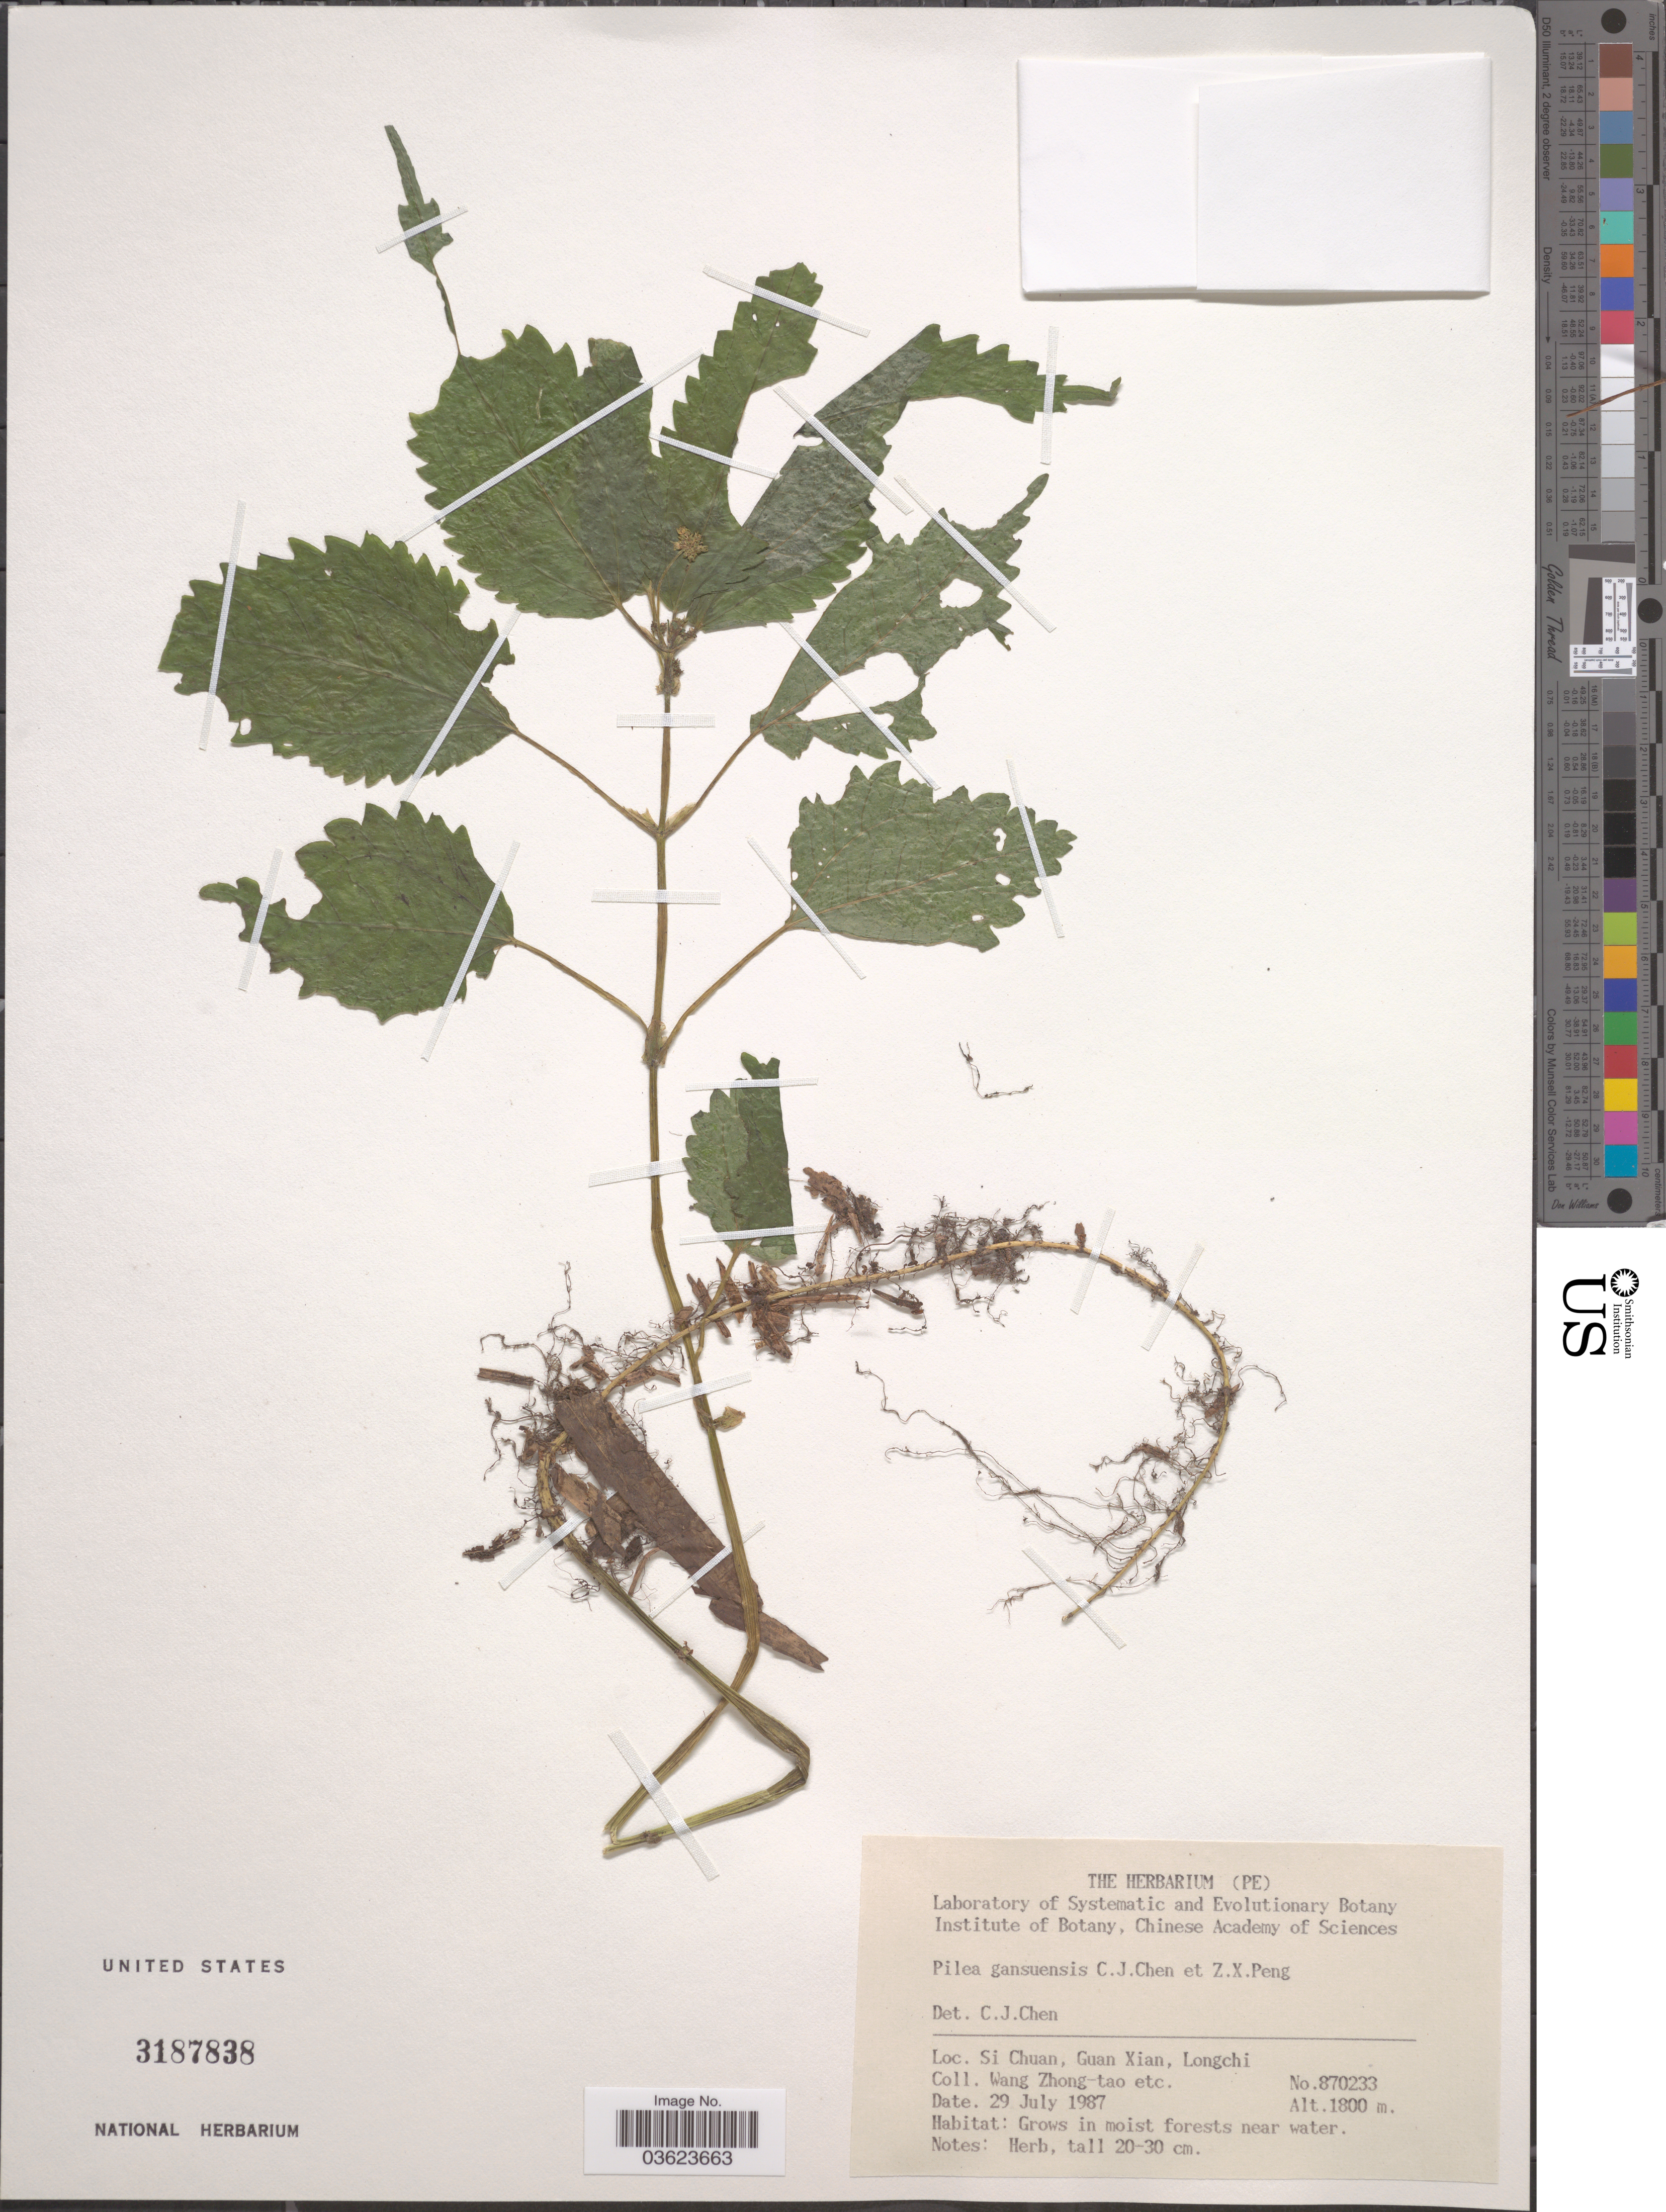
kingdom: Plantae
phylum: Tracheophyta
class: Magnoliopsida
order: Rosales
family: Urticaceae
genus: Pilea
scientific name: Pilea ganusensis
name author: C.J. Chen & Z. X. Peng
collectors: W. Zhong-Tao & et al.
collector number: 870233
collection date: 1987-07-29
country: China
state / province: Sichuan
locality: Si Chuan, Guan Xian, Longchi.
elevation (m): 1800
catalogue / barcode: US 3187838